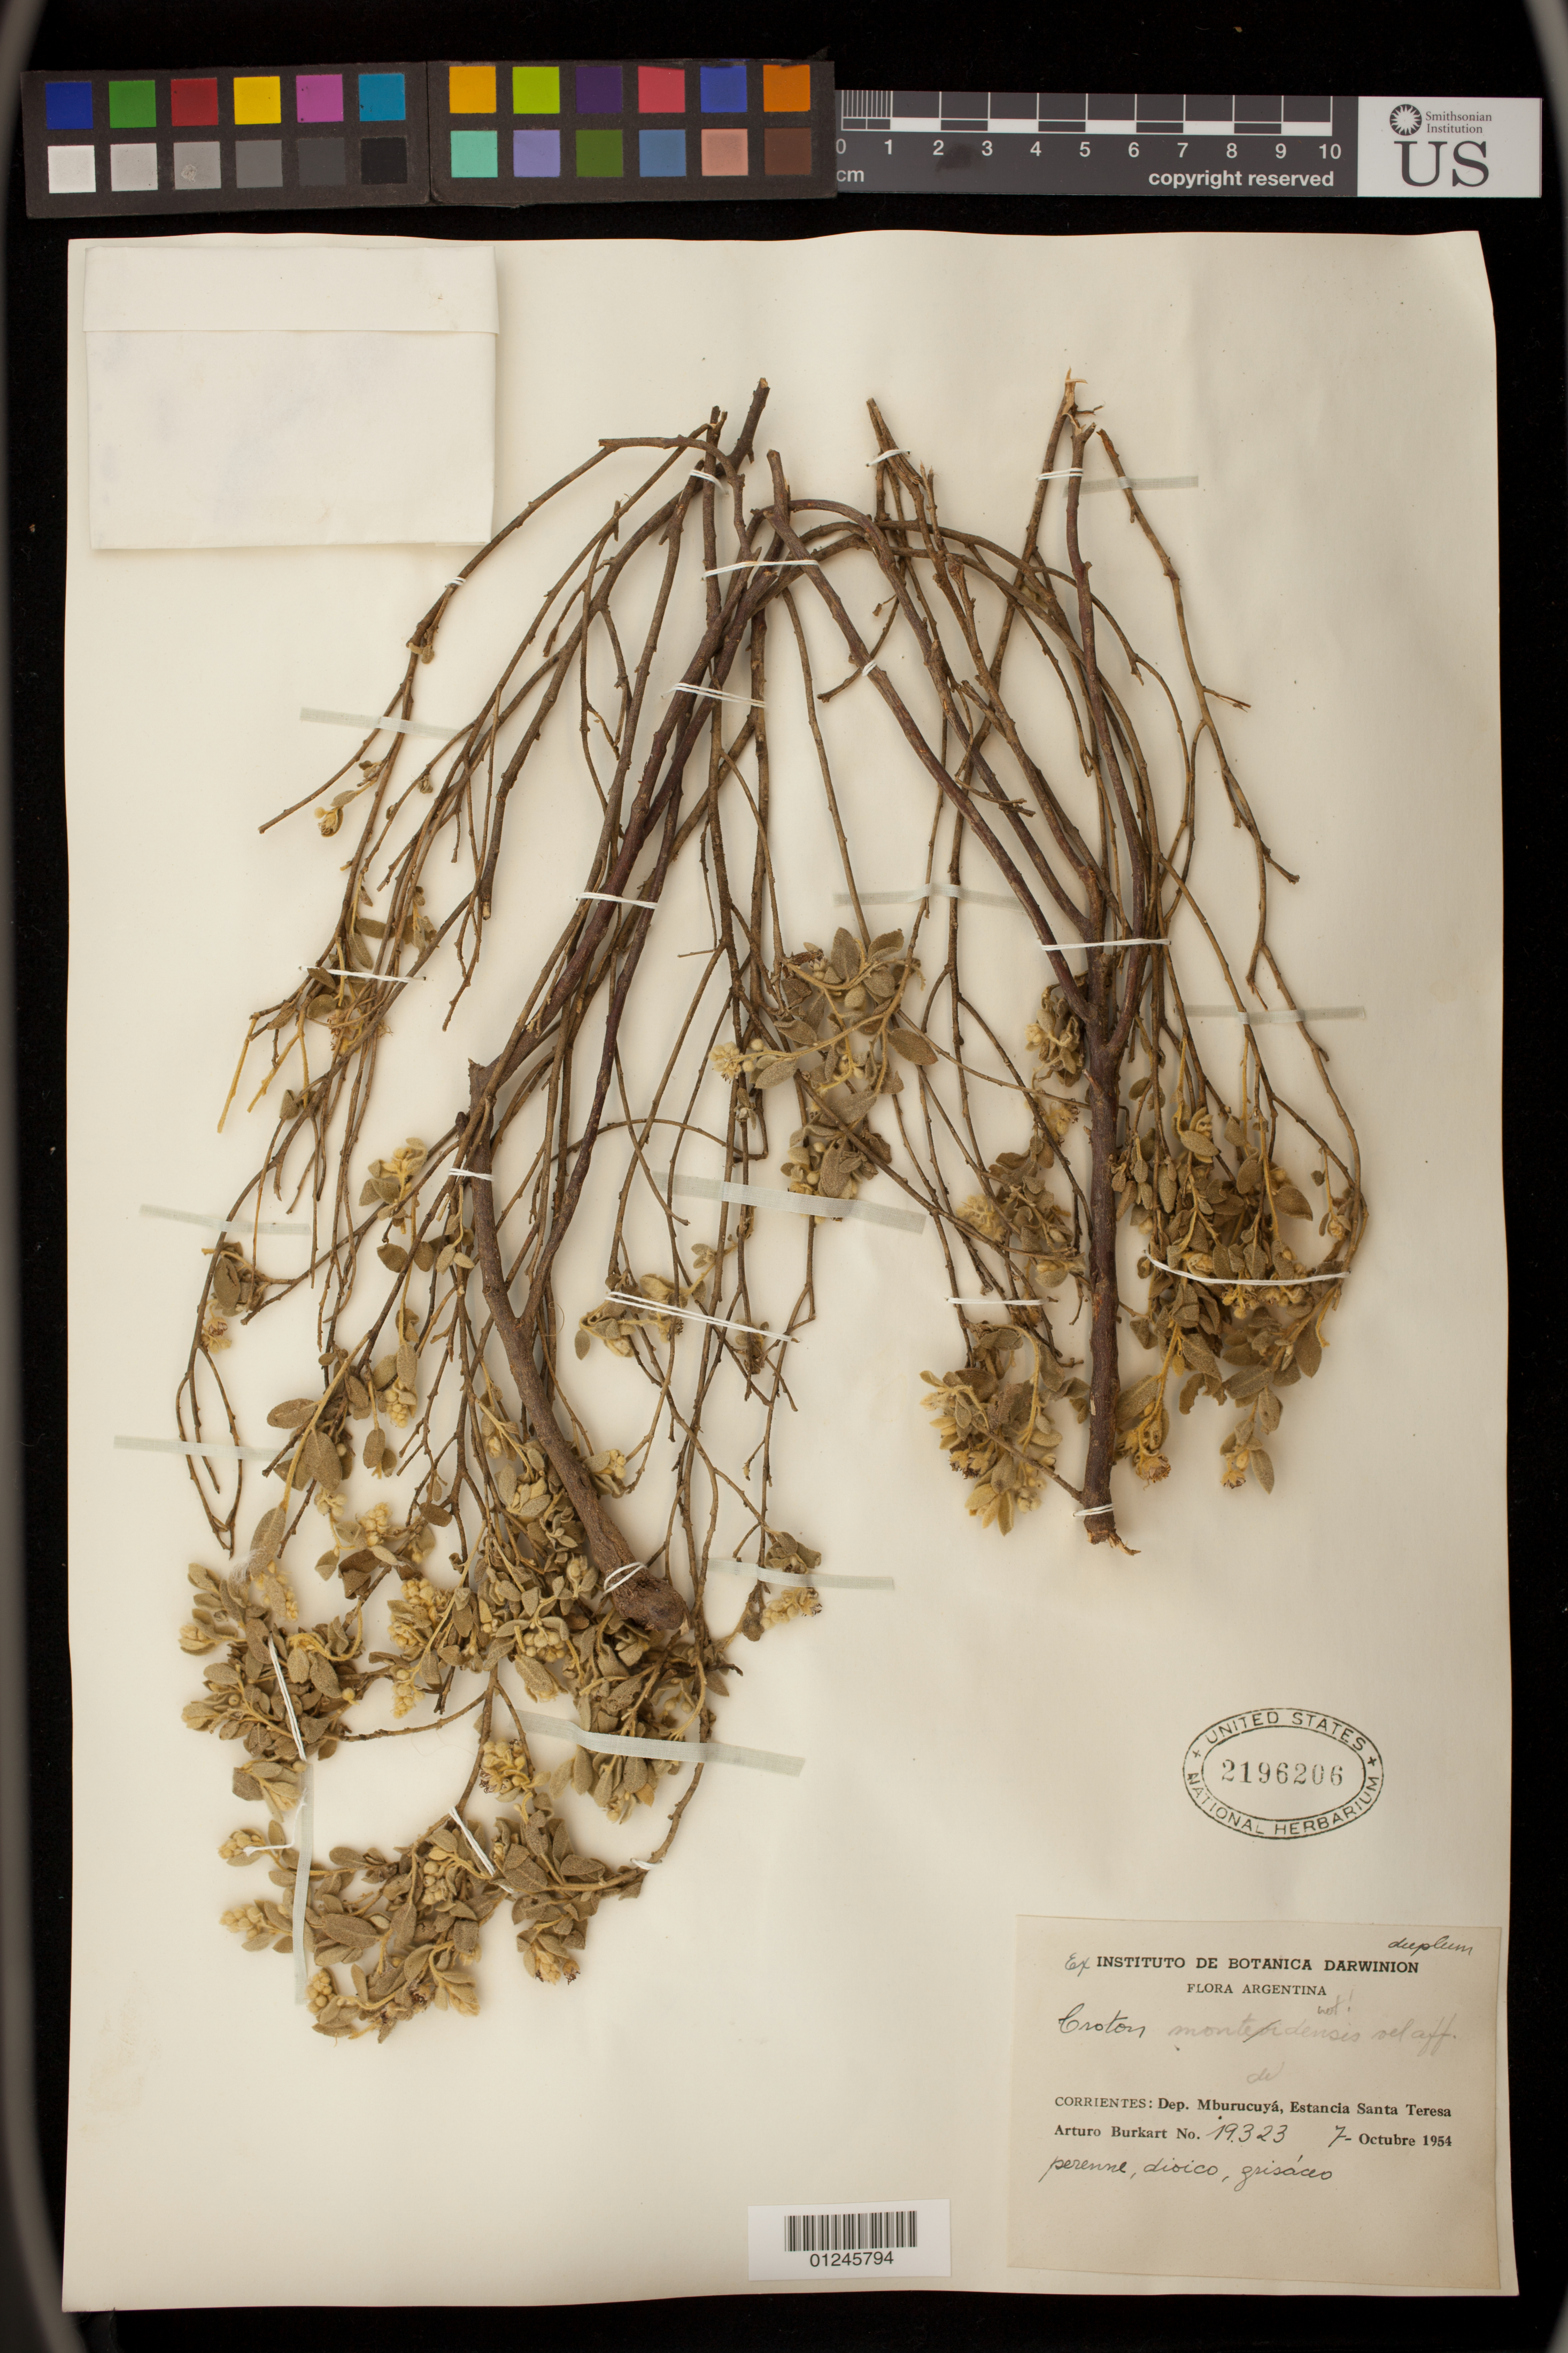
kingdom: Plantae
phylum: Tracheophyta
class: Magnoliopsida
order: Malpighiales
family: Euphorbiaceae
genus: Croton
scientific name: Croton sp.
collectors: A. E. Burkart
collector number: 19323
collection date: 1954-10-07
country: Argentina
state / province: Corrientes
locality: Dep. Mburucuyá, Estancia Santa Teresa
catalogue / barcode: US 2196206